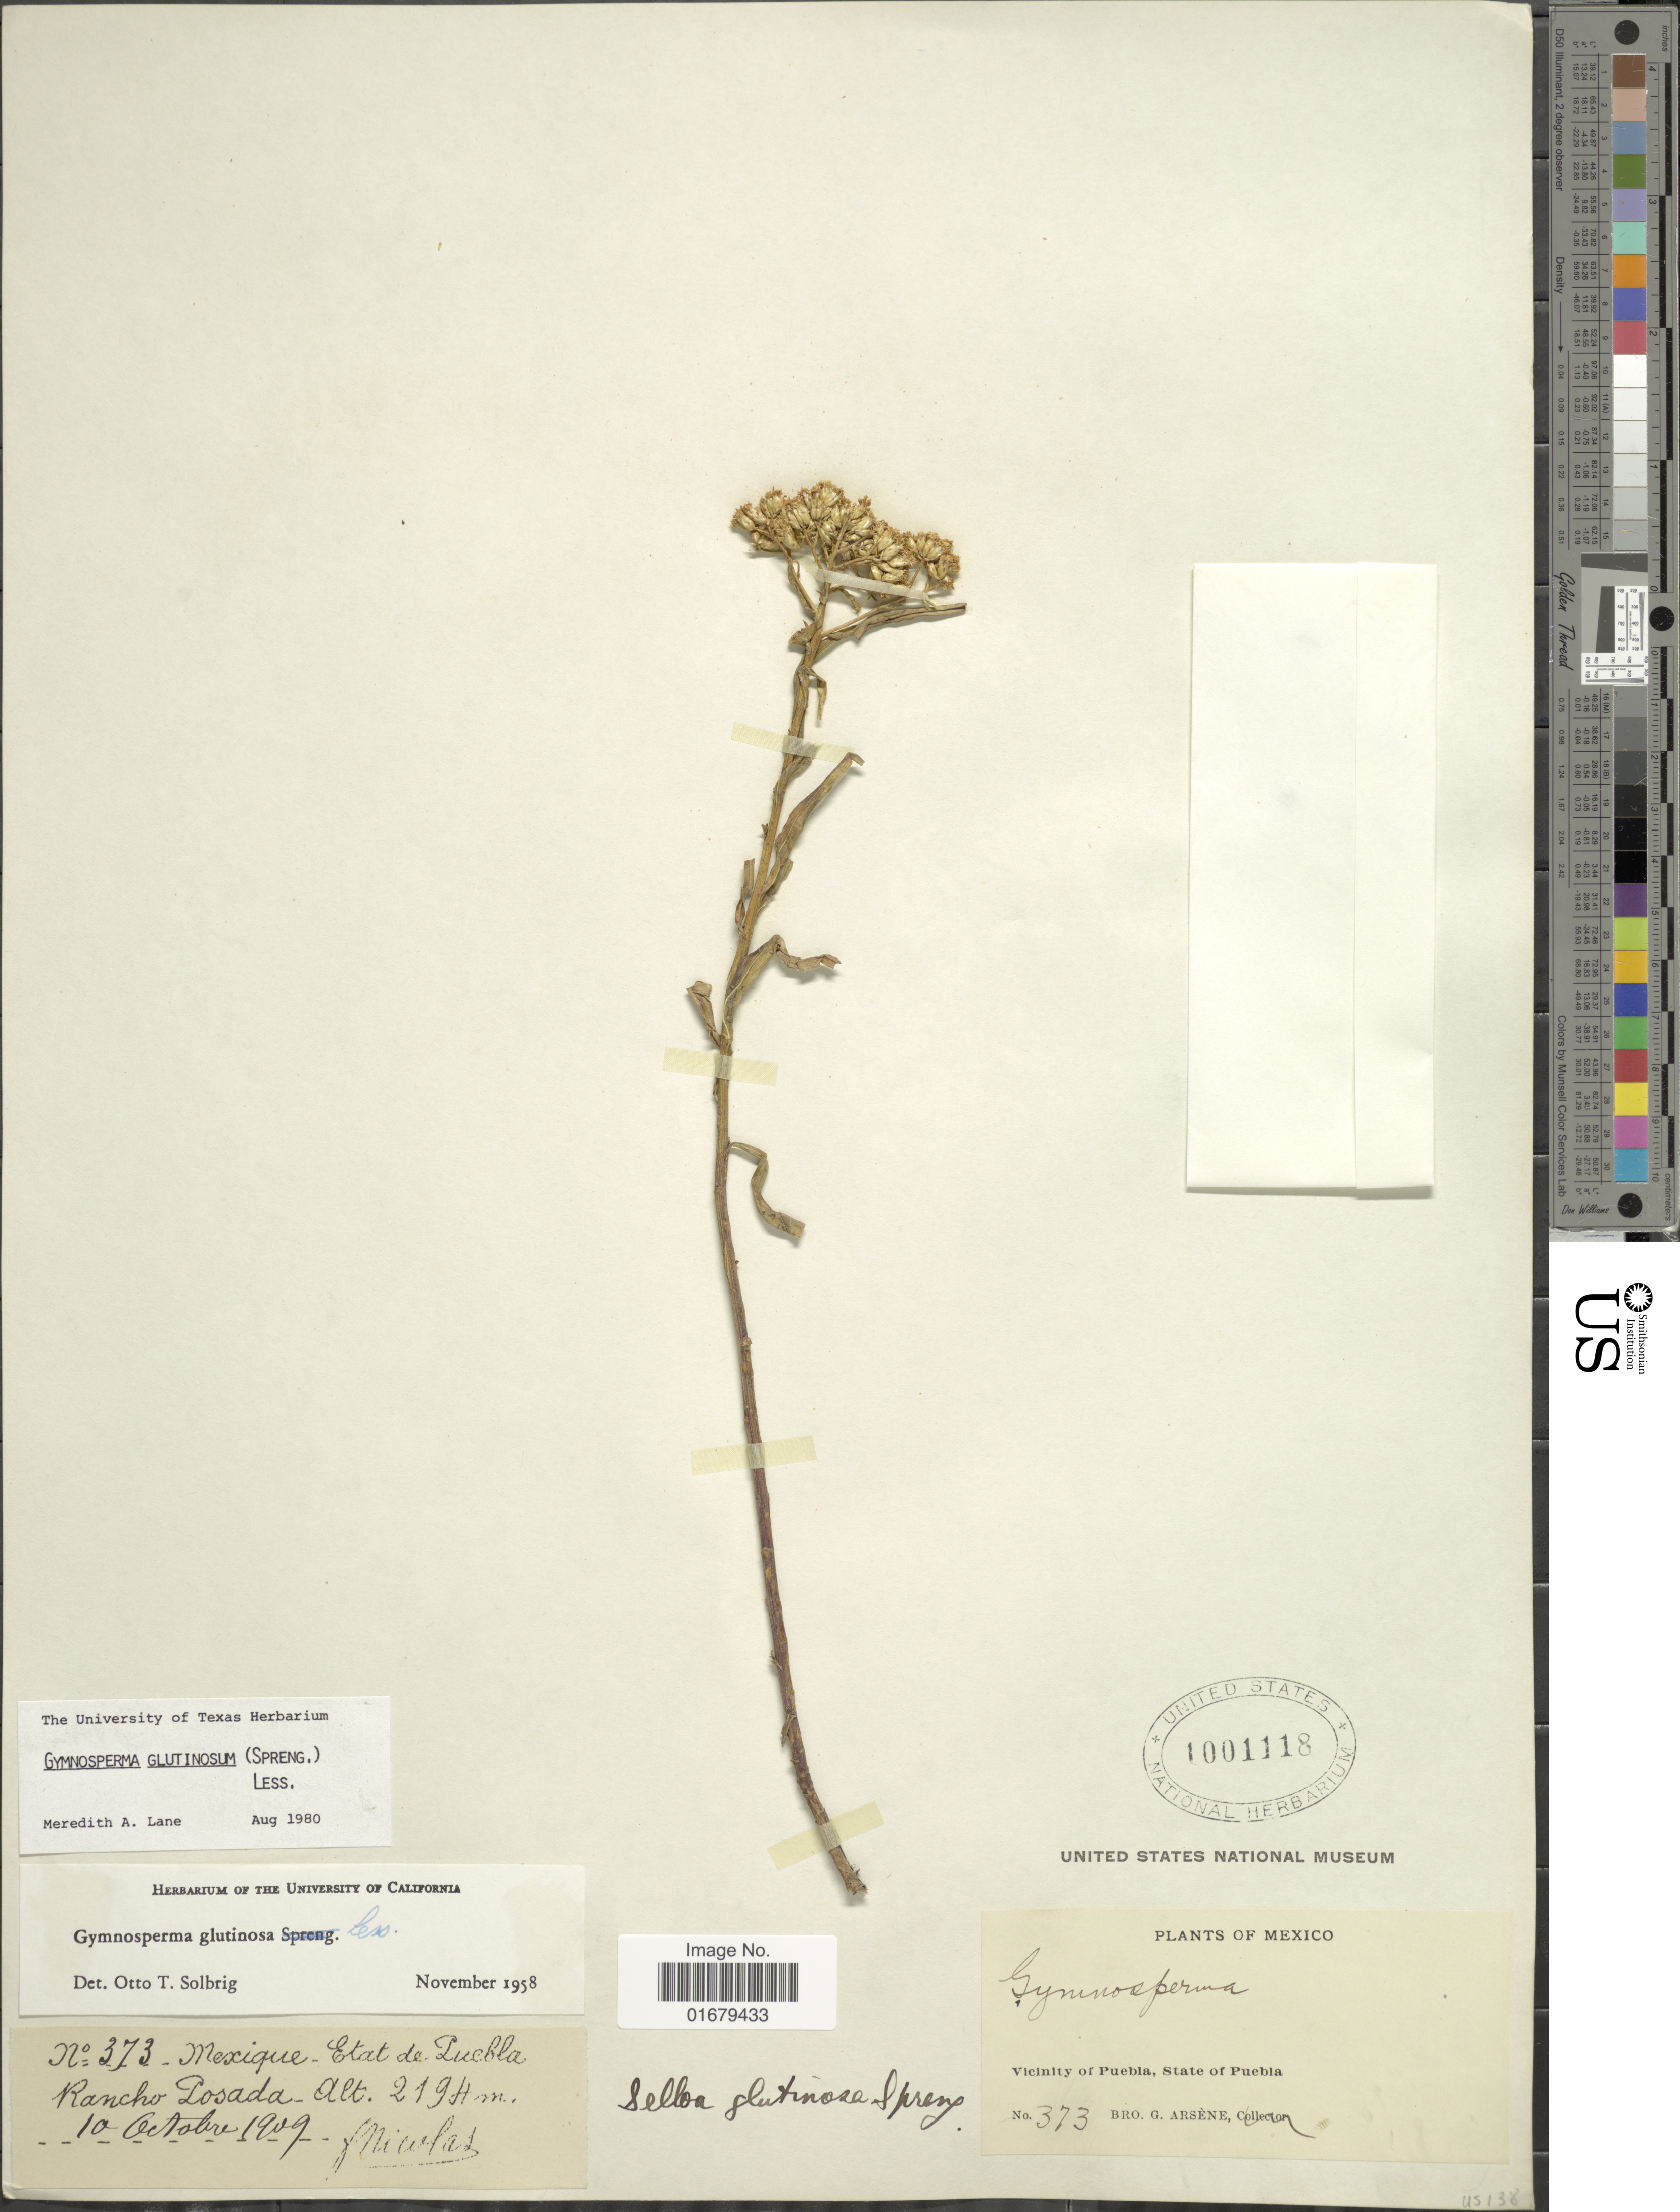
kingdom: Plantae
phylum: Tracheophyta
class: Magnoliopsida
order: Asterales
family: Asteraceae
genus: Gymnosperma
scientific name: Gymnosperma glutinosum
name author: (Spreng.) Less.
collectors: Bro. G. Arsène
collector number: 373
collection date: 1909-10-10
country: Mexico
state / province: Puebla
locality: Vicinity of Puebla, Rancho Losada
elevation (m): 2194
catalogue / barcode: US 1001118